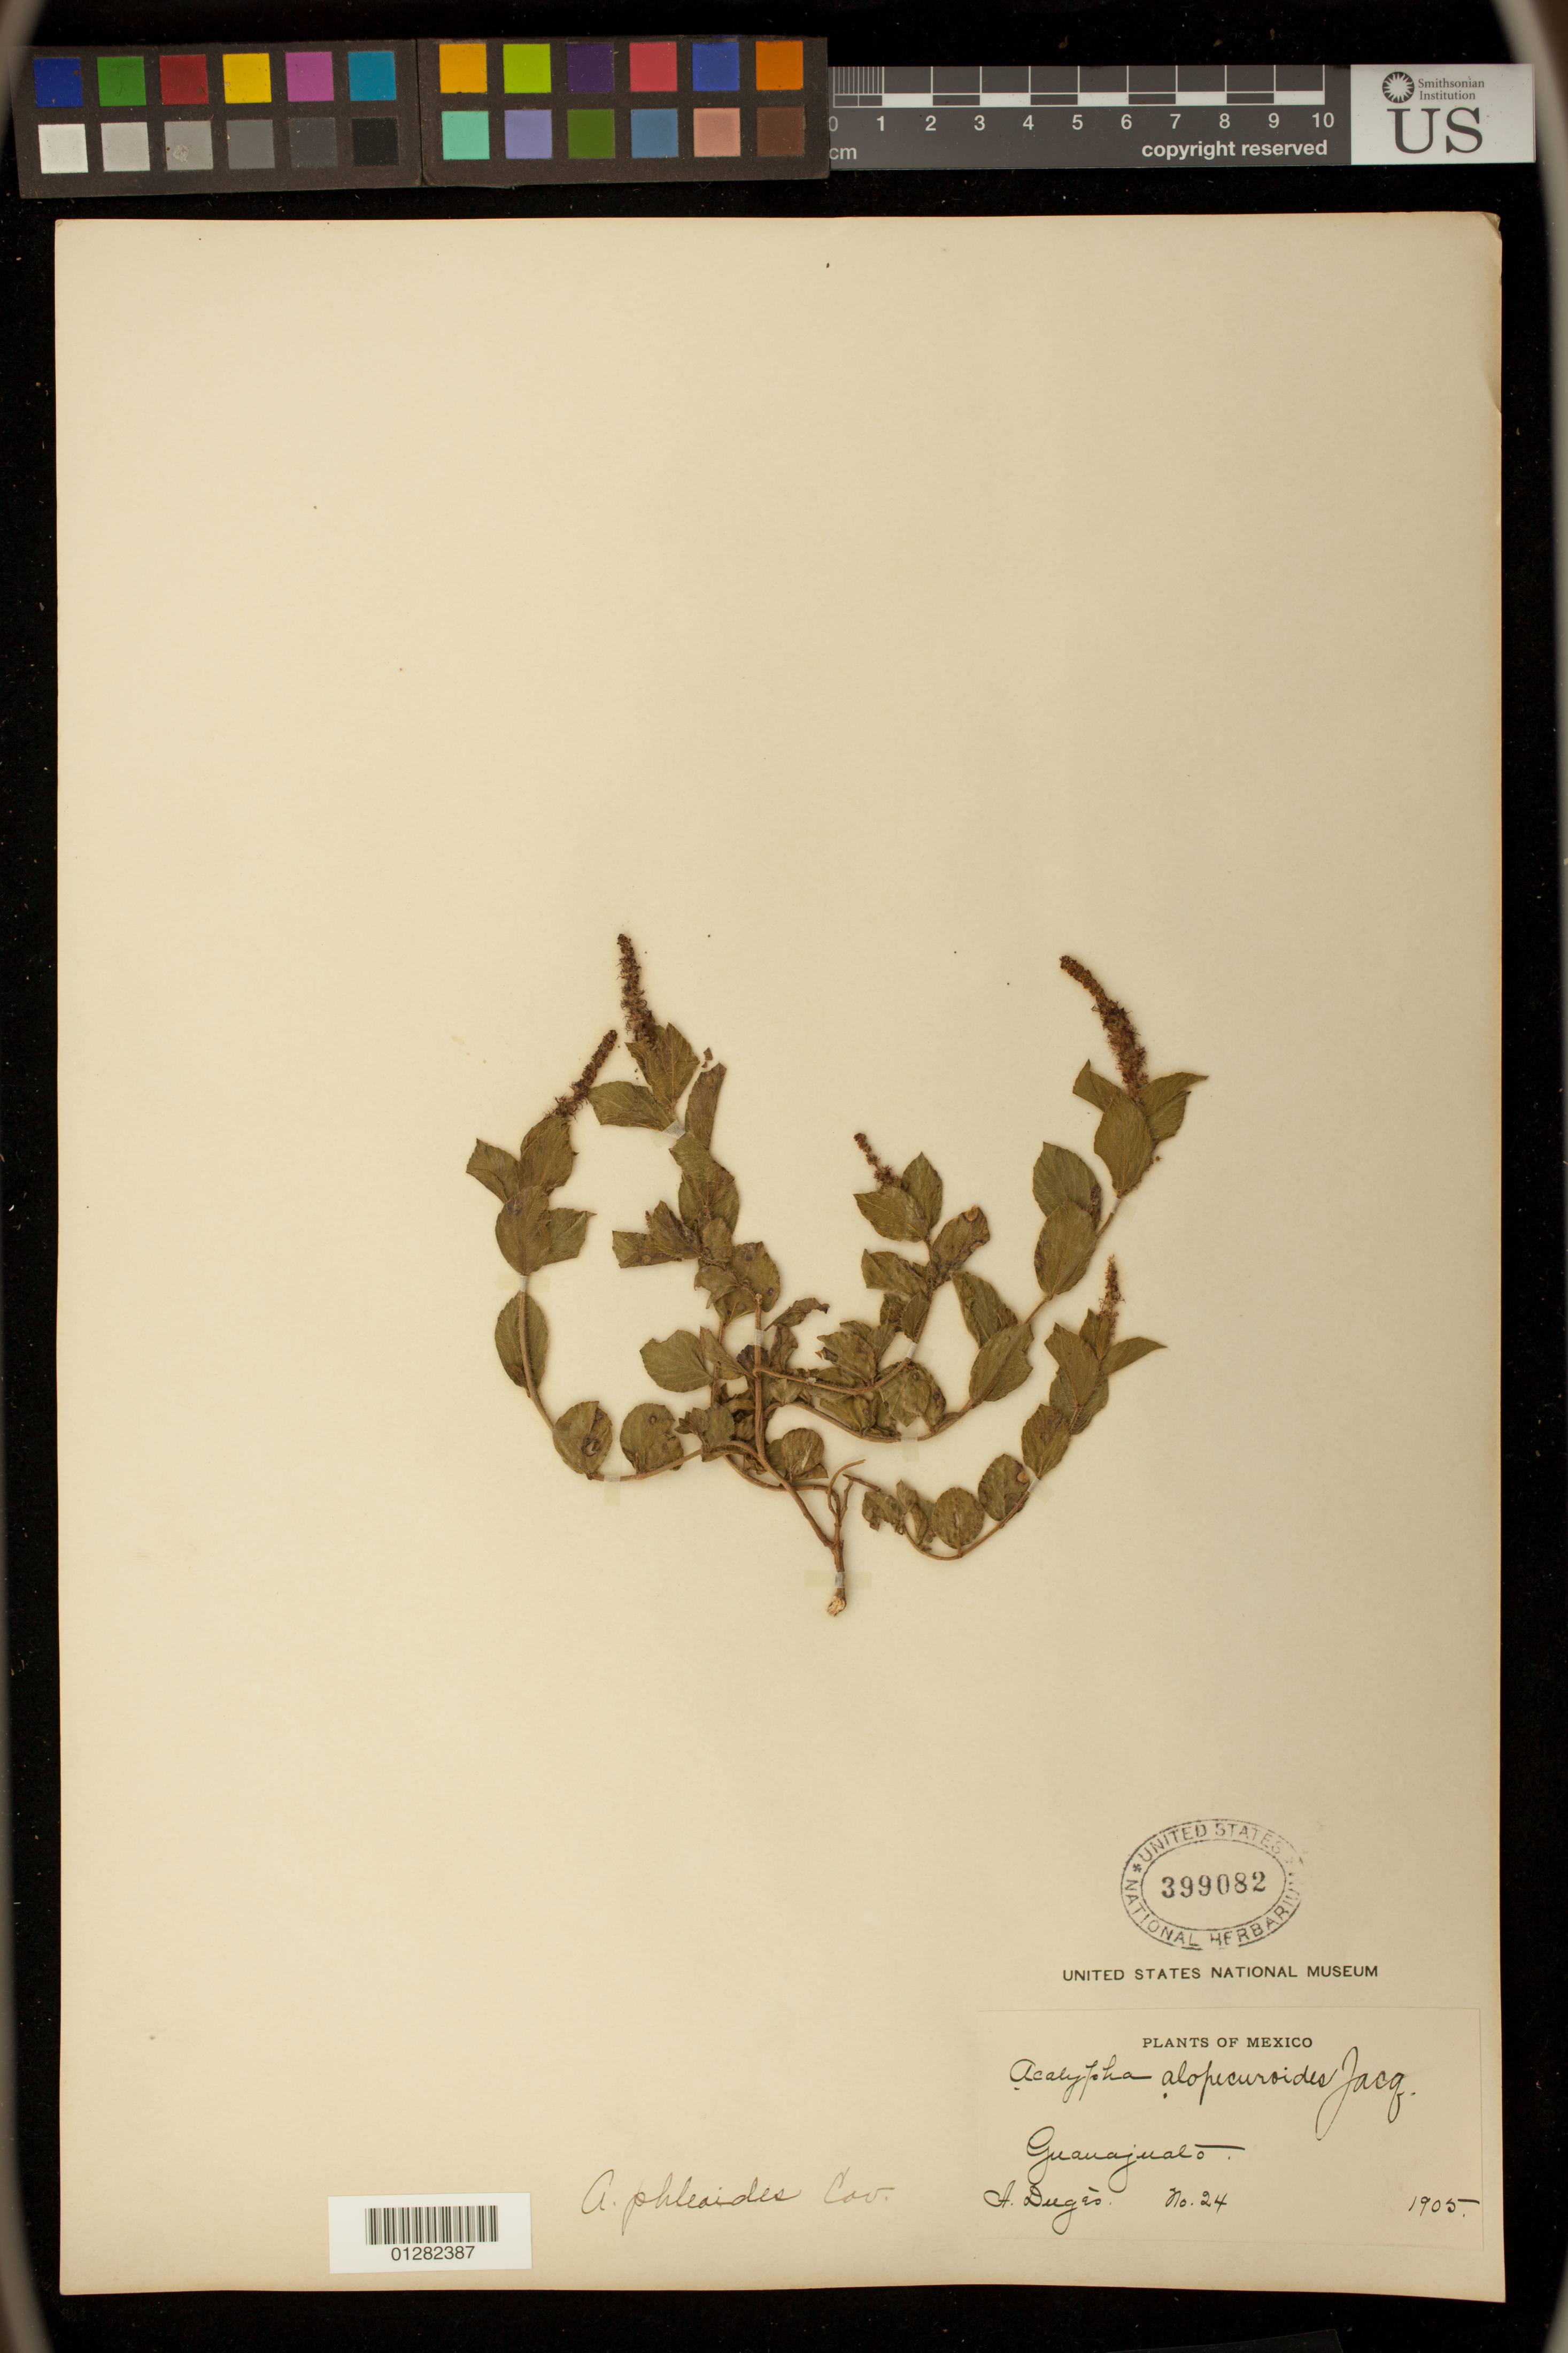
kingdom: Plantae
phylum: Tracheophyta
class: Magnoliopsida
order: Malpighiales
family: Euphorbiaceae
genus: Acalypha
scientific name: Acalypha phleoides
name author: Cav.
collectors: E. Lyonnel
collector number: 24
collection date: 1905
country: Mexico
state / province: Guanajuato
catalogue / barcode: US 399082